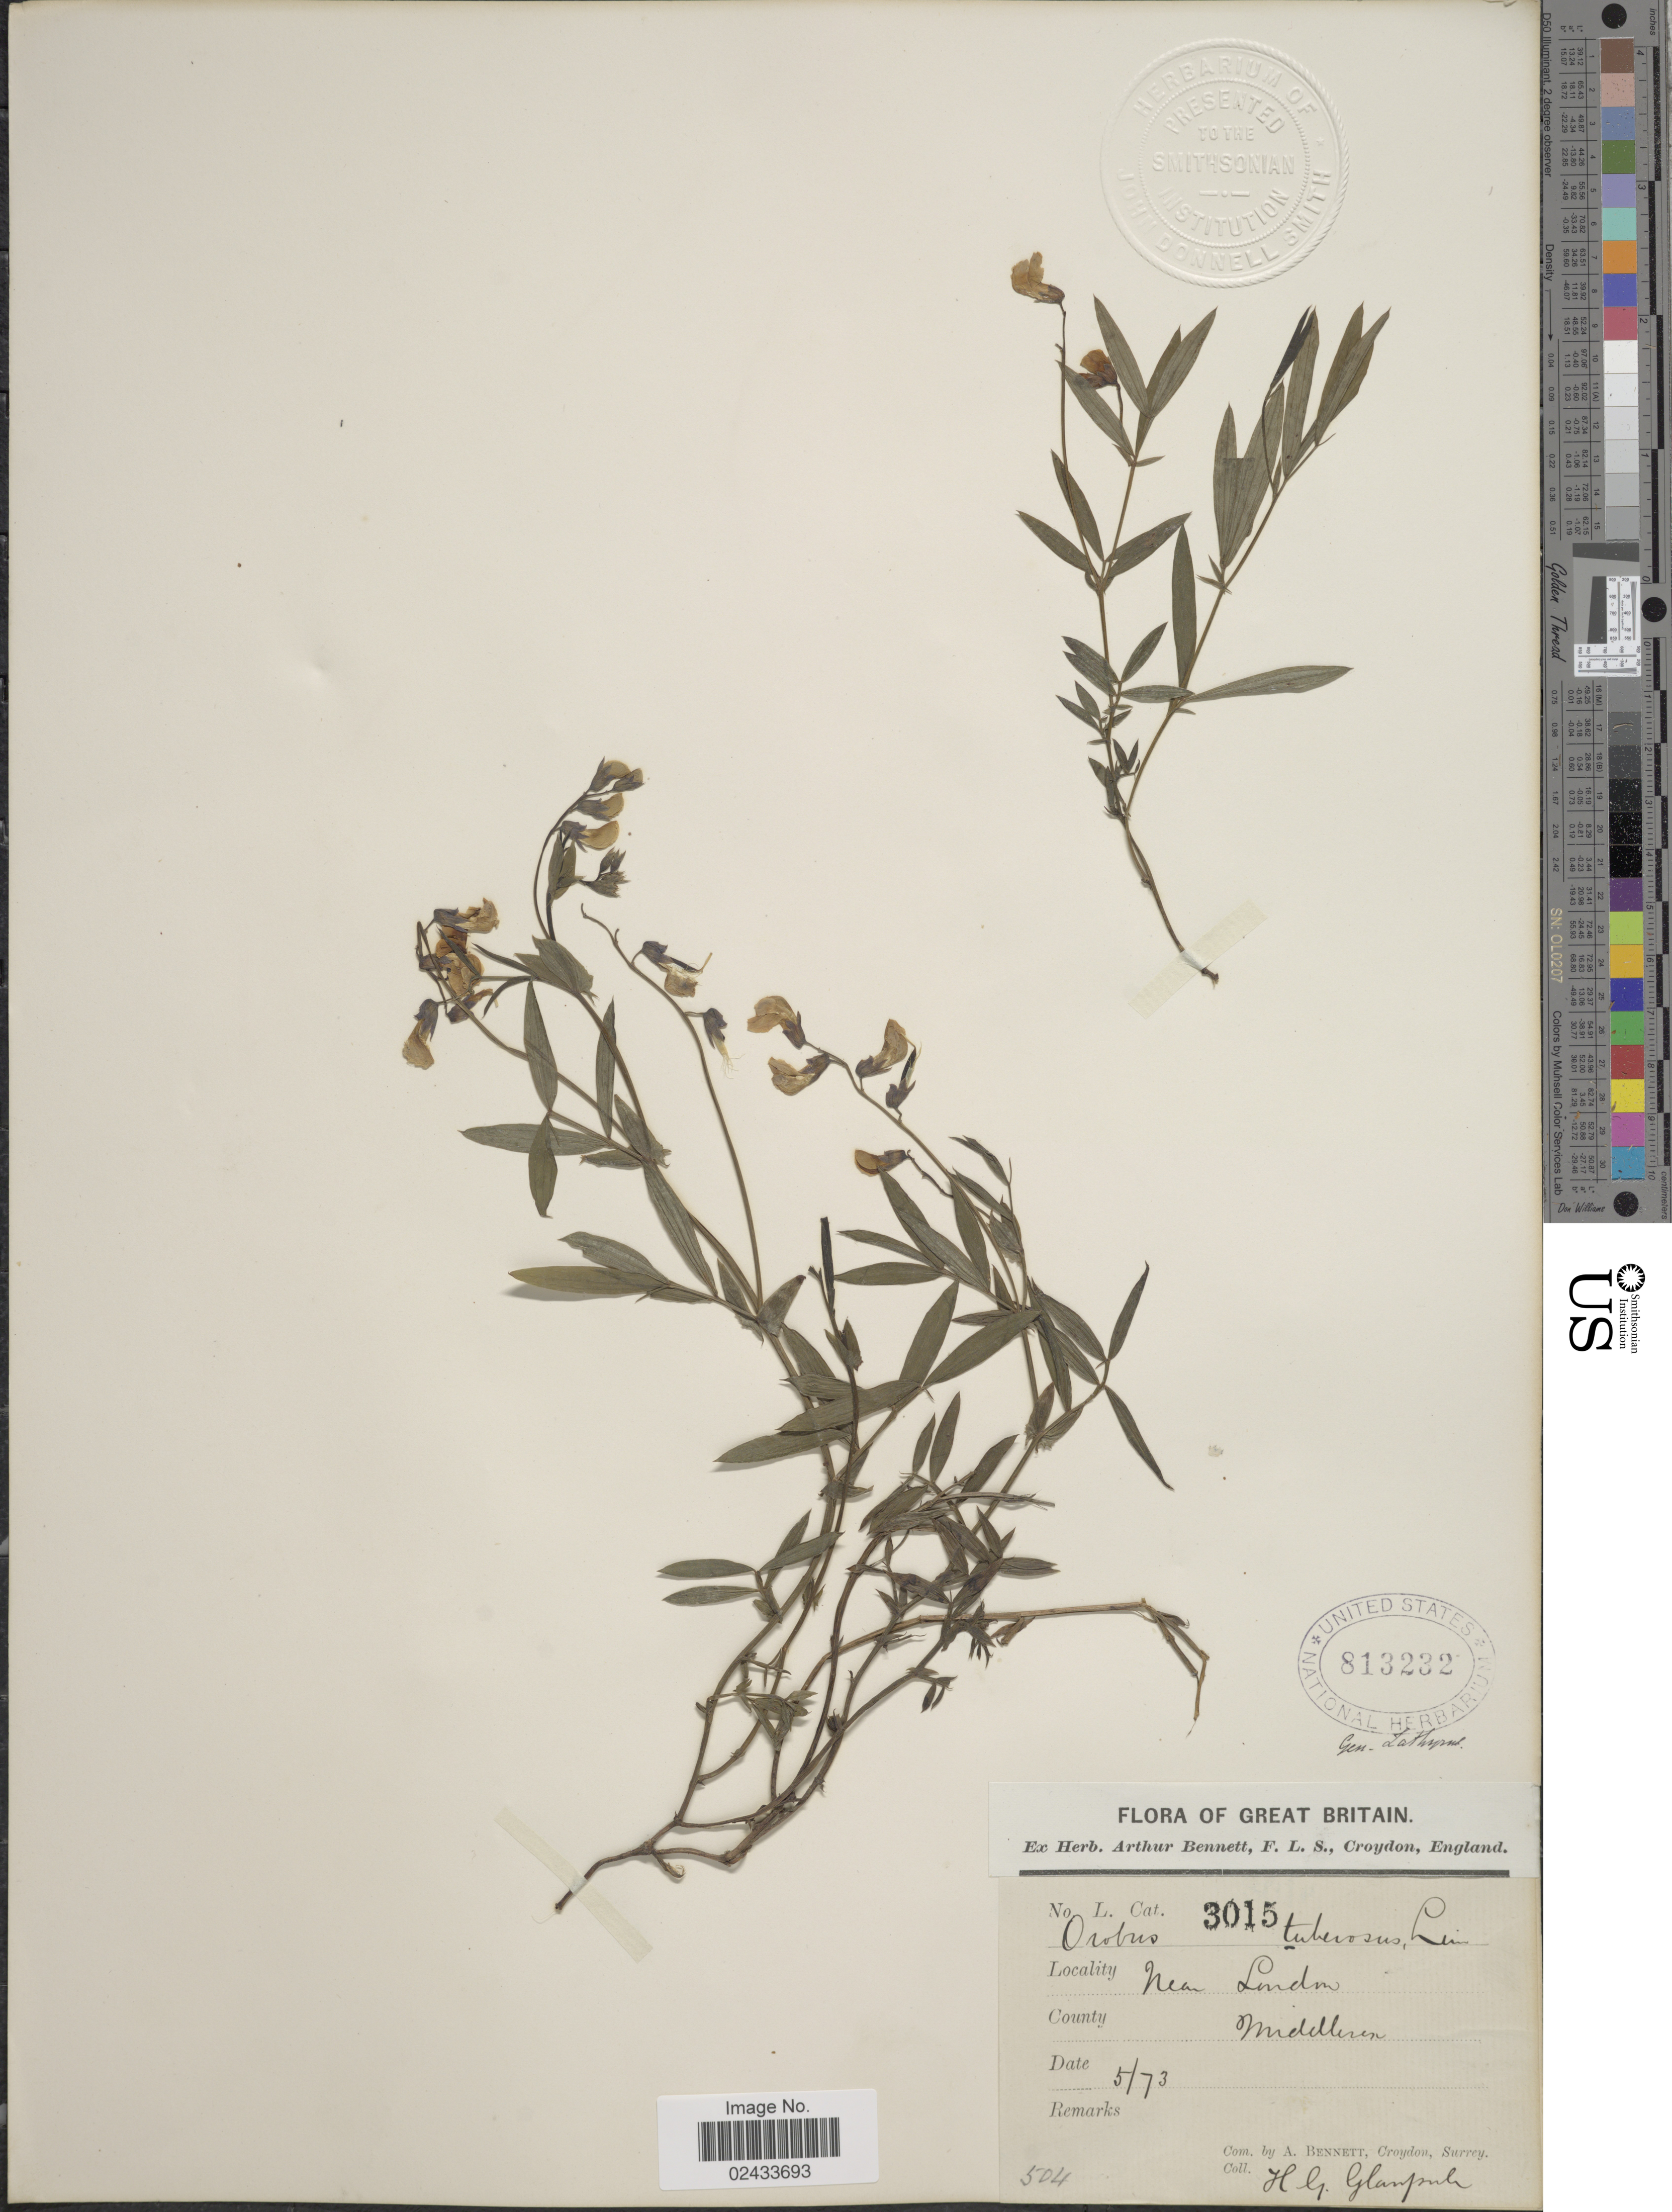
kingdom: Plantae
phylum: Tracheophyta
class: Magnoliopsida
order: Fabales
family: Fabaceae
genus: Lathyrus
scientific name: Lathyrus tuberosus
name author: L.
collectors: H. Glanpuh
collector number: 3015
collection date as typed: Transcribed d/m/y: /5/73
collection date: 1873-05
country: United Kingdom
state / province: England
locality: Near London, County Middlesex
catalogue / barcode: US 813232